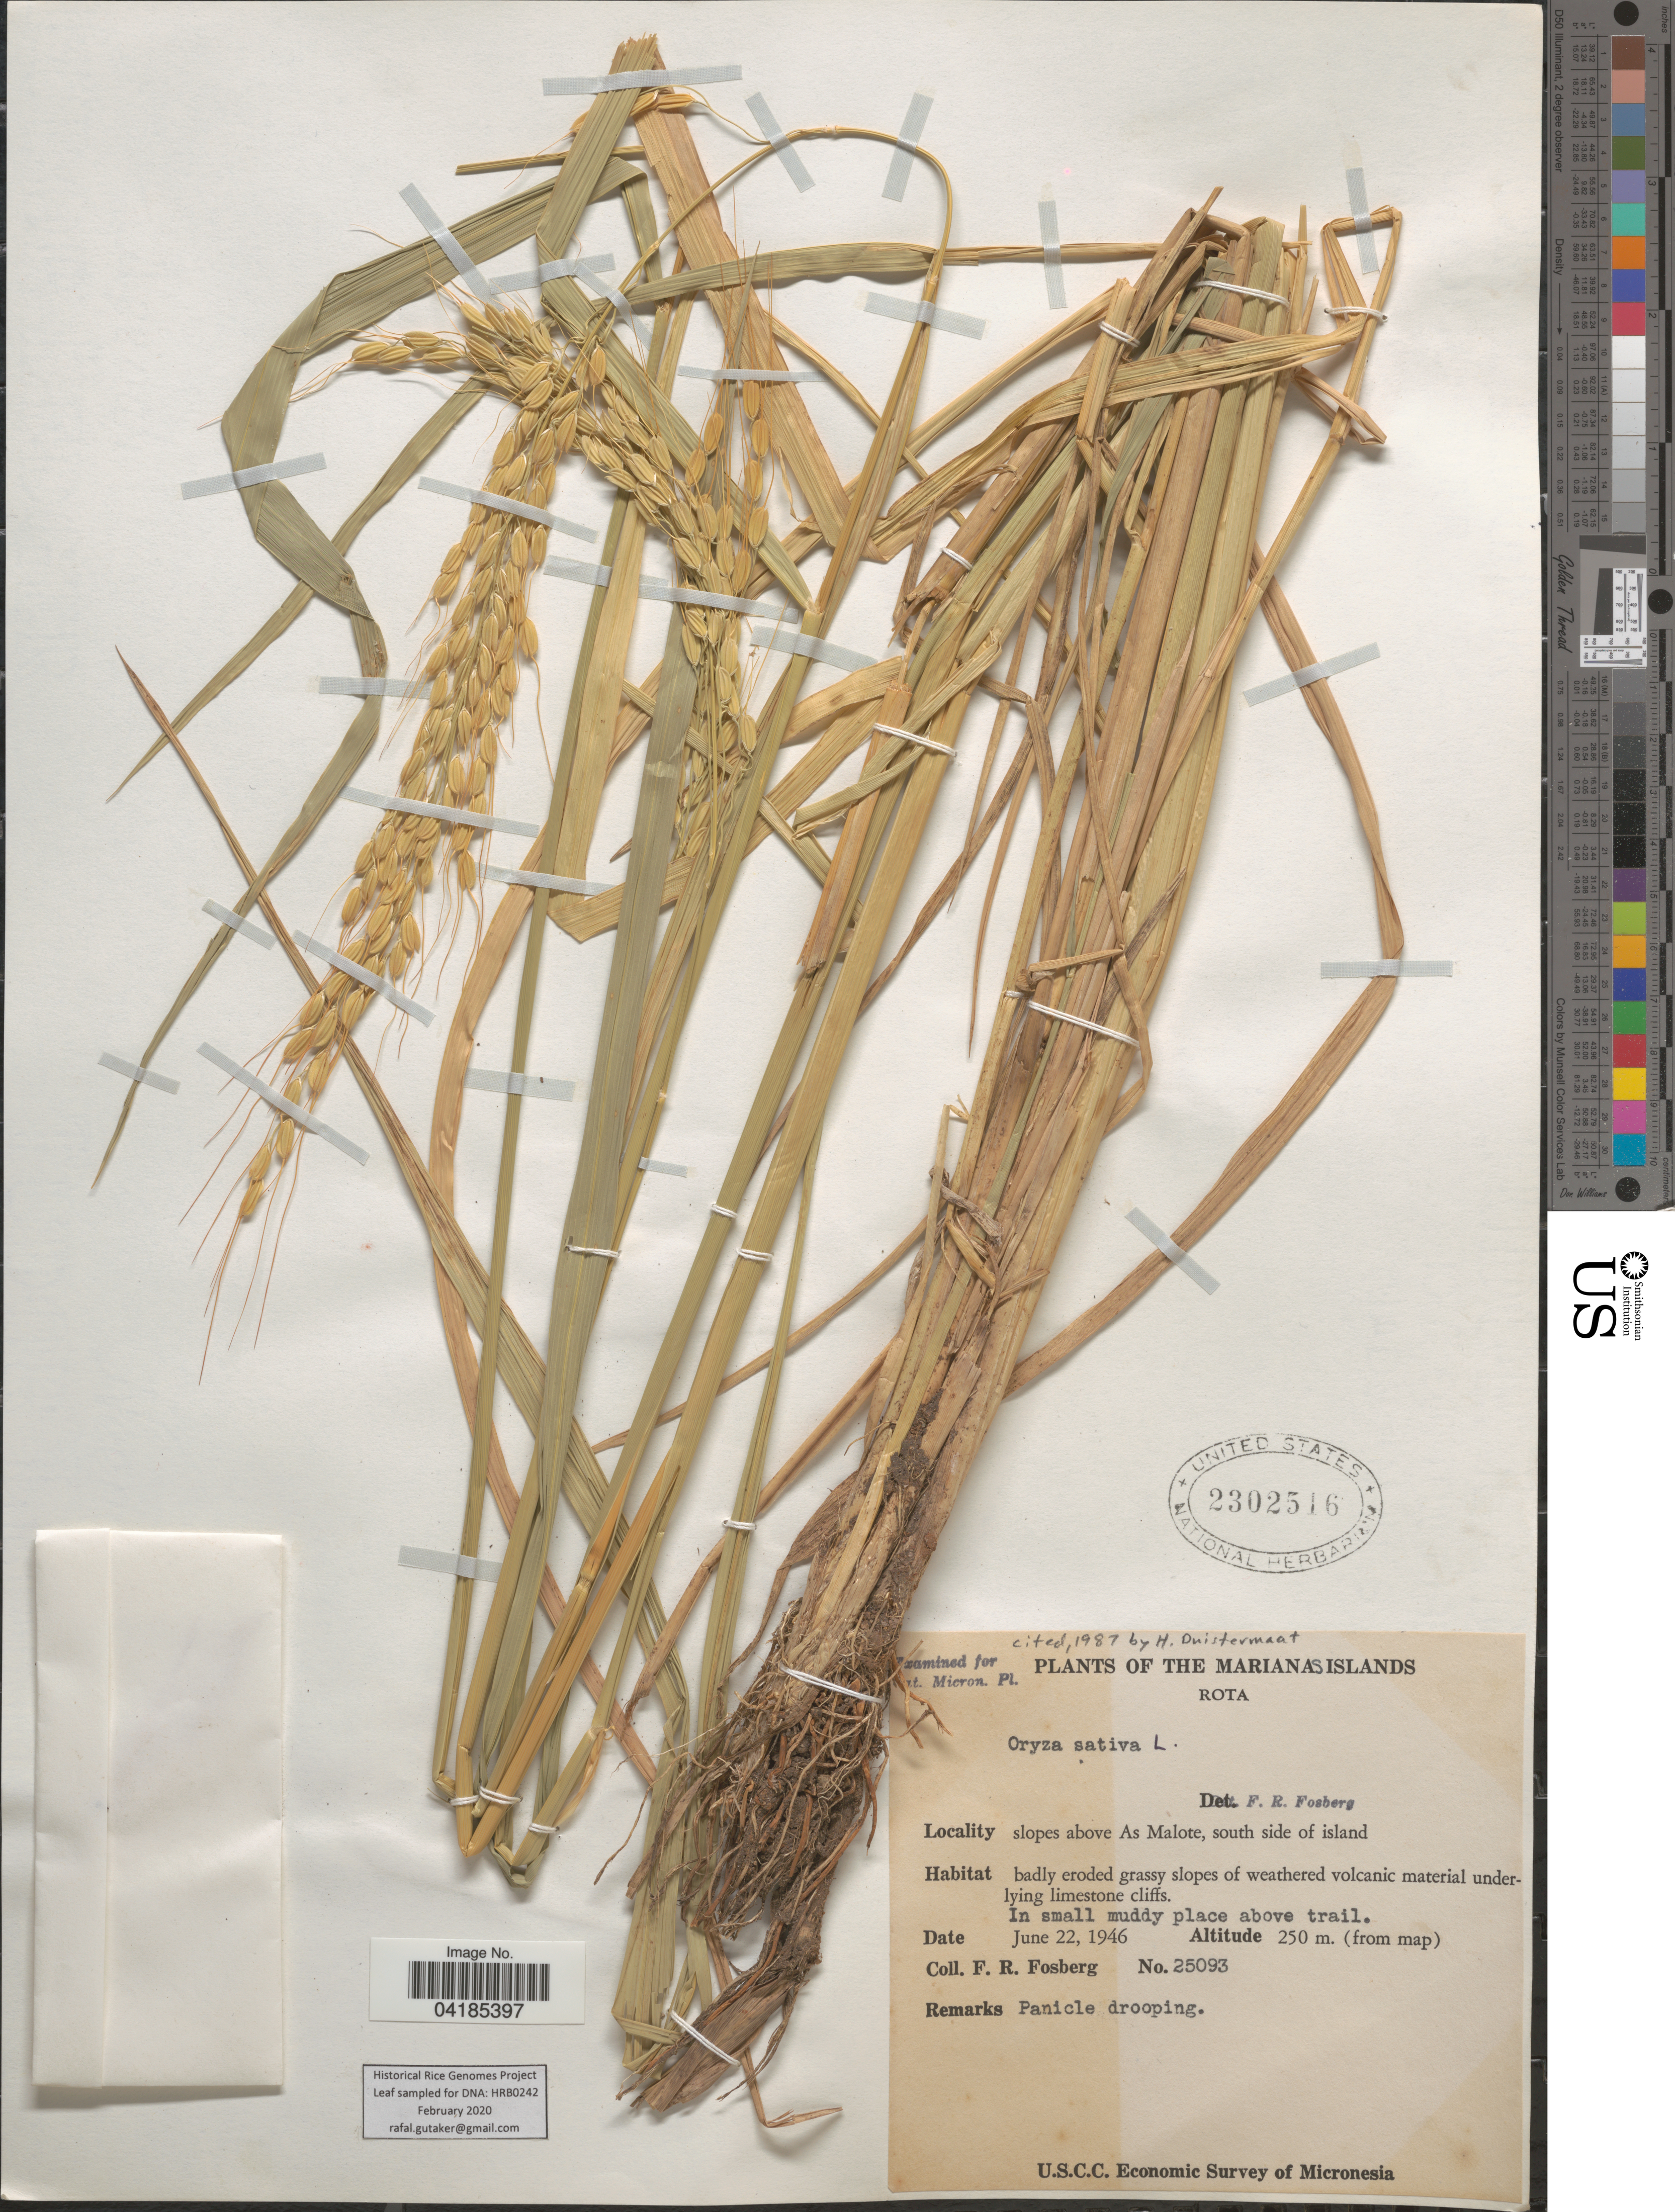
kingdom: Plantae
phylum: Tracheophyta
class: Liliopsida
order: Poales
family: Poaceae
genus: Oryza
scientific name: Oryza sativa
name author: L.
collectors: F. R. Fosberg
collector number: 25093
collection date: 1946-06-22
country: Northern Mariana Islands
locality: The Marianas Islands. Rota. Slopes above As Malote, south side of island. U.S.C.C. Economic Survey of Micronesia.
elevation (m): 250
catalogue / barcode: US 2302516